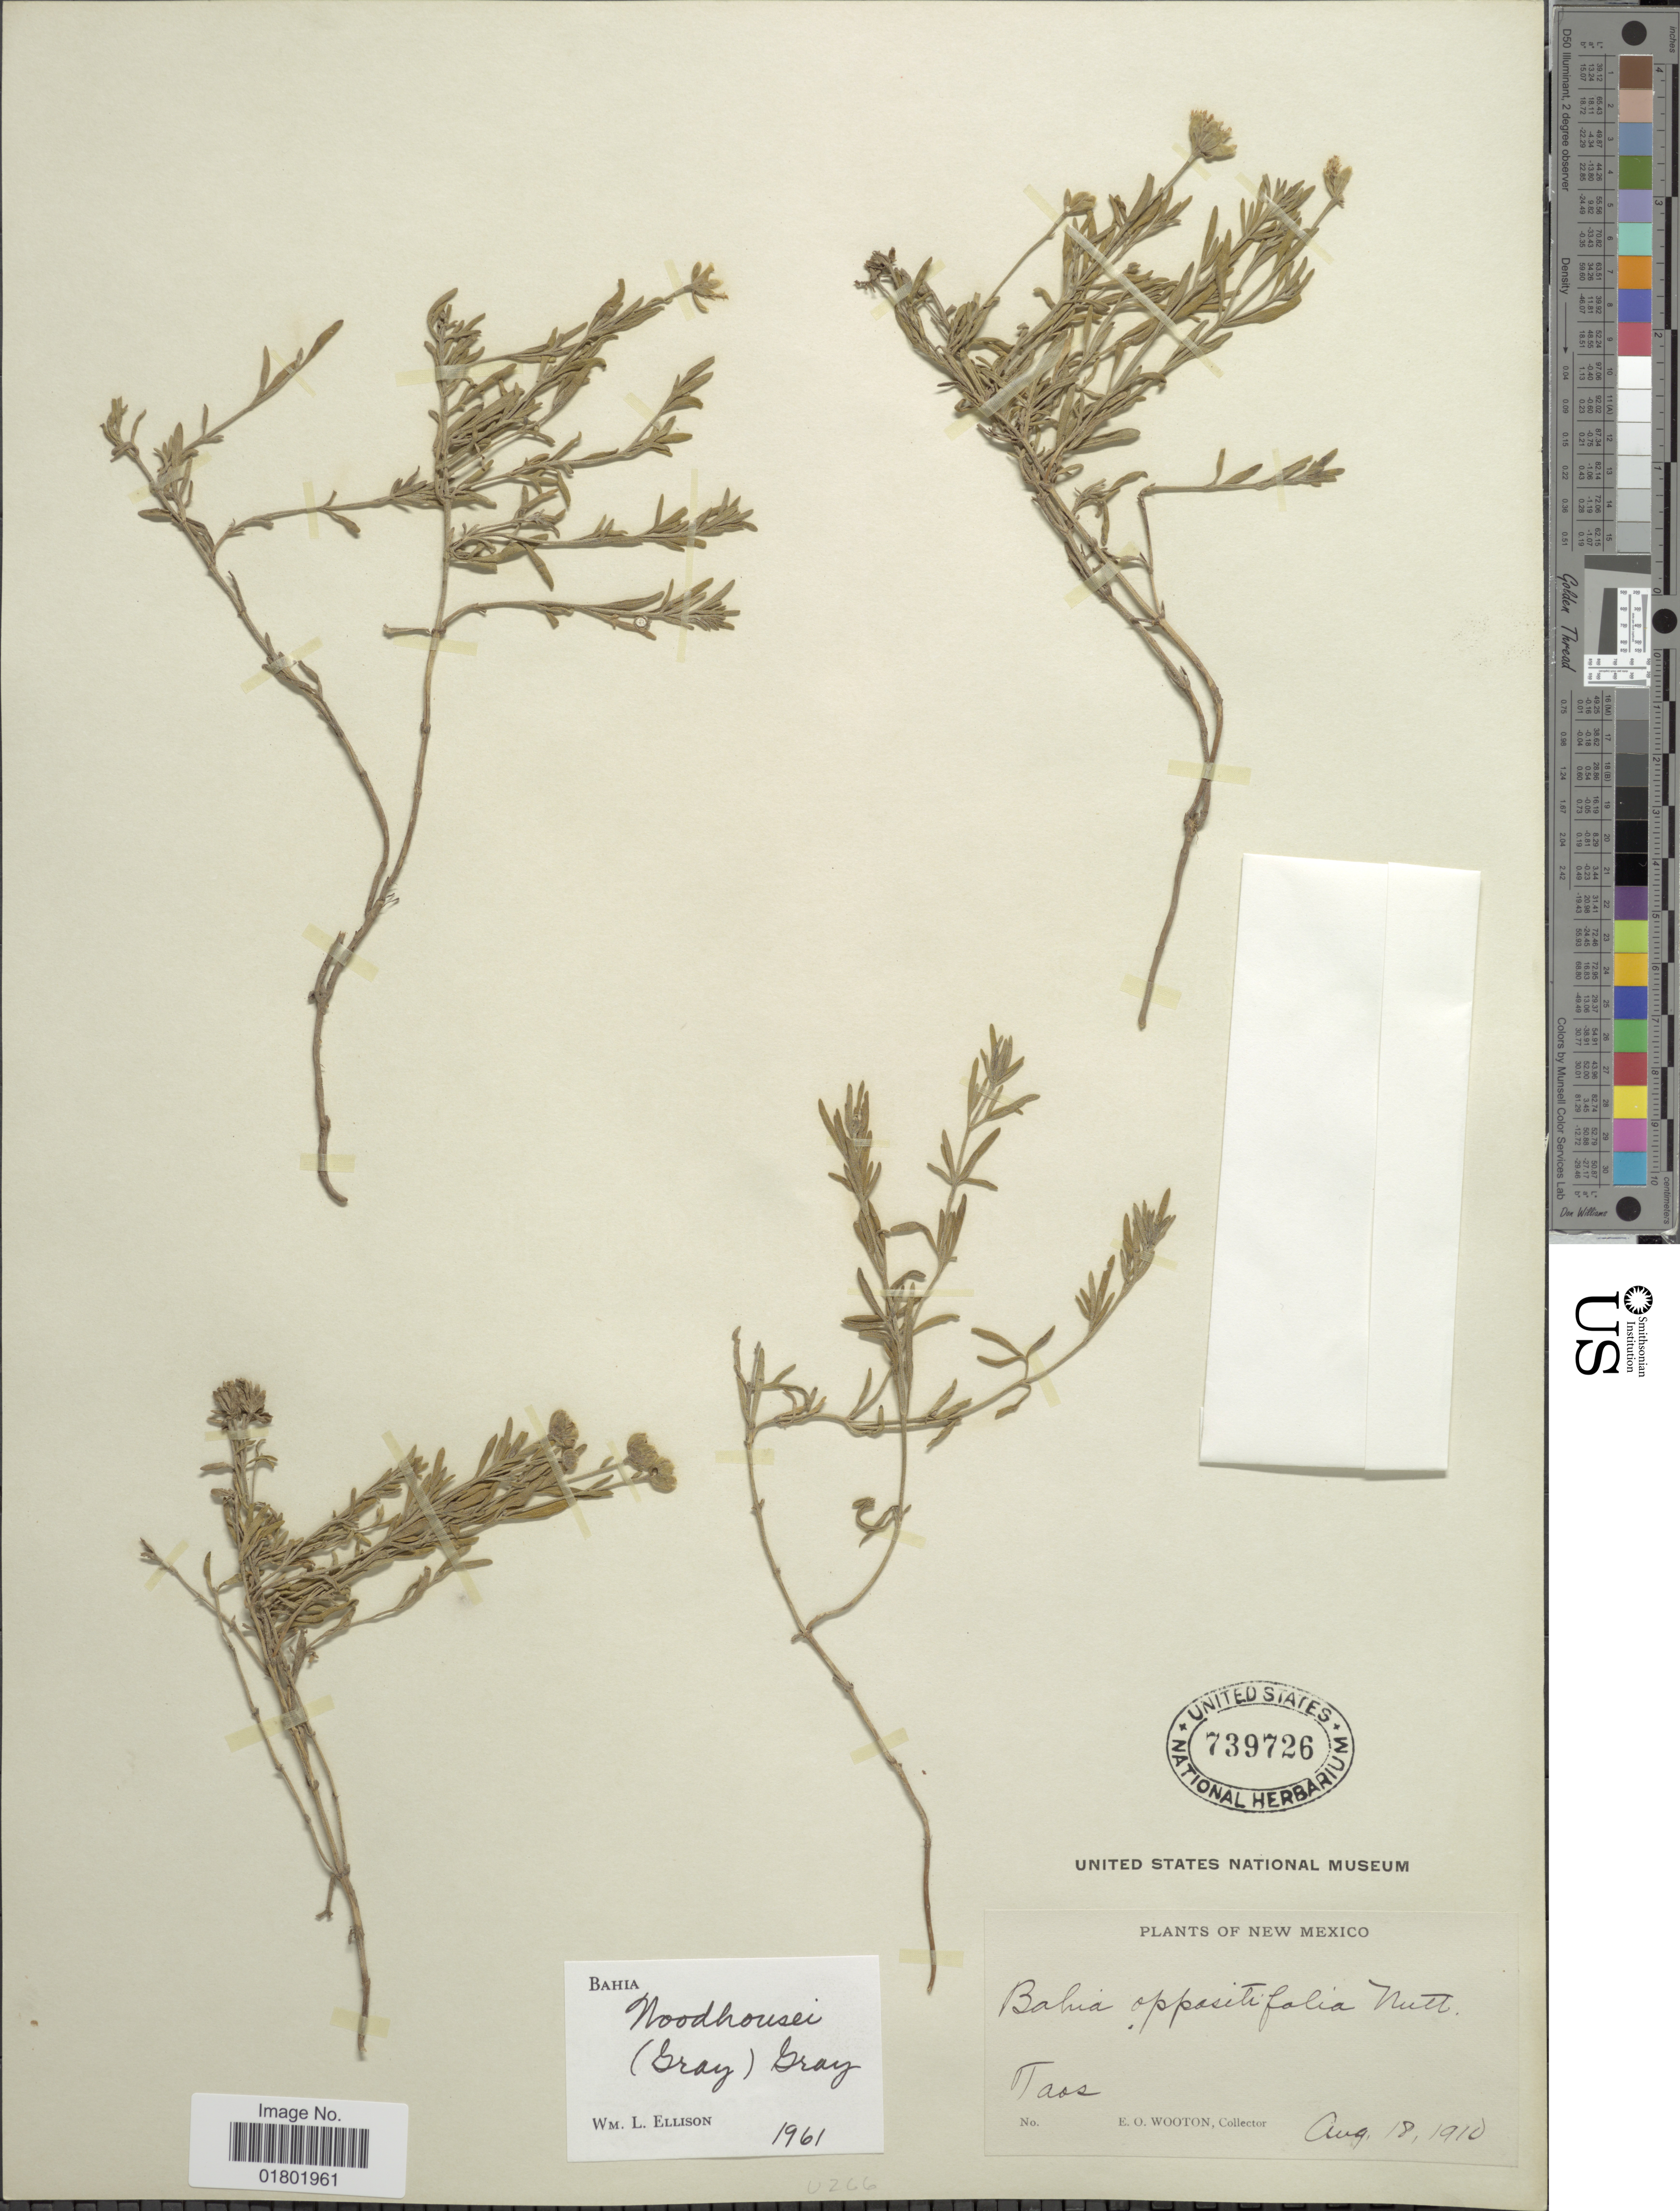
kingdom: Plantae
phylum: Tracheophyta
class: Magnoliopsida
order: Asterales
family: Asteraceae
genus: Bahia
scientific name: Bahia woodhousei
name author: A. Gray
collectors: E. O. Wooton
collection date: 1910-08-18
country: United States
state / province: New Mexico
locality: Taos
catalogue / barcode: US 739726